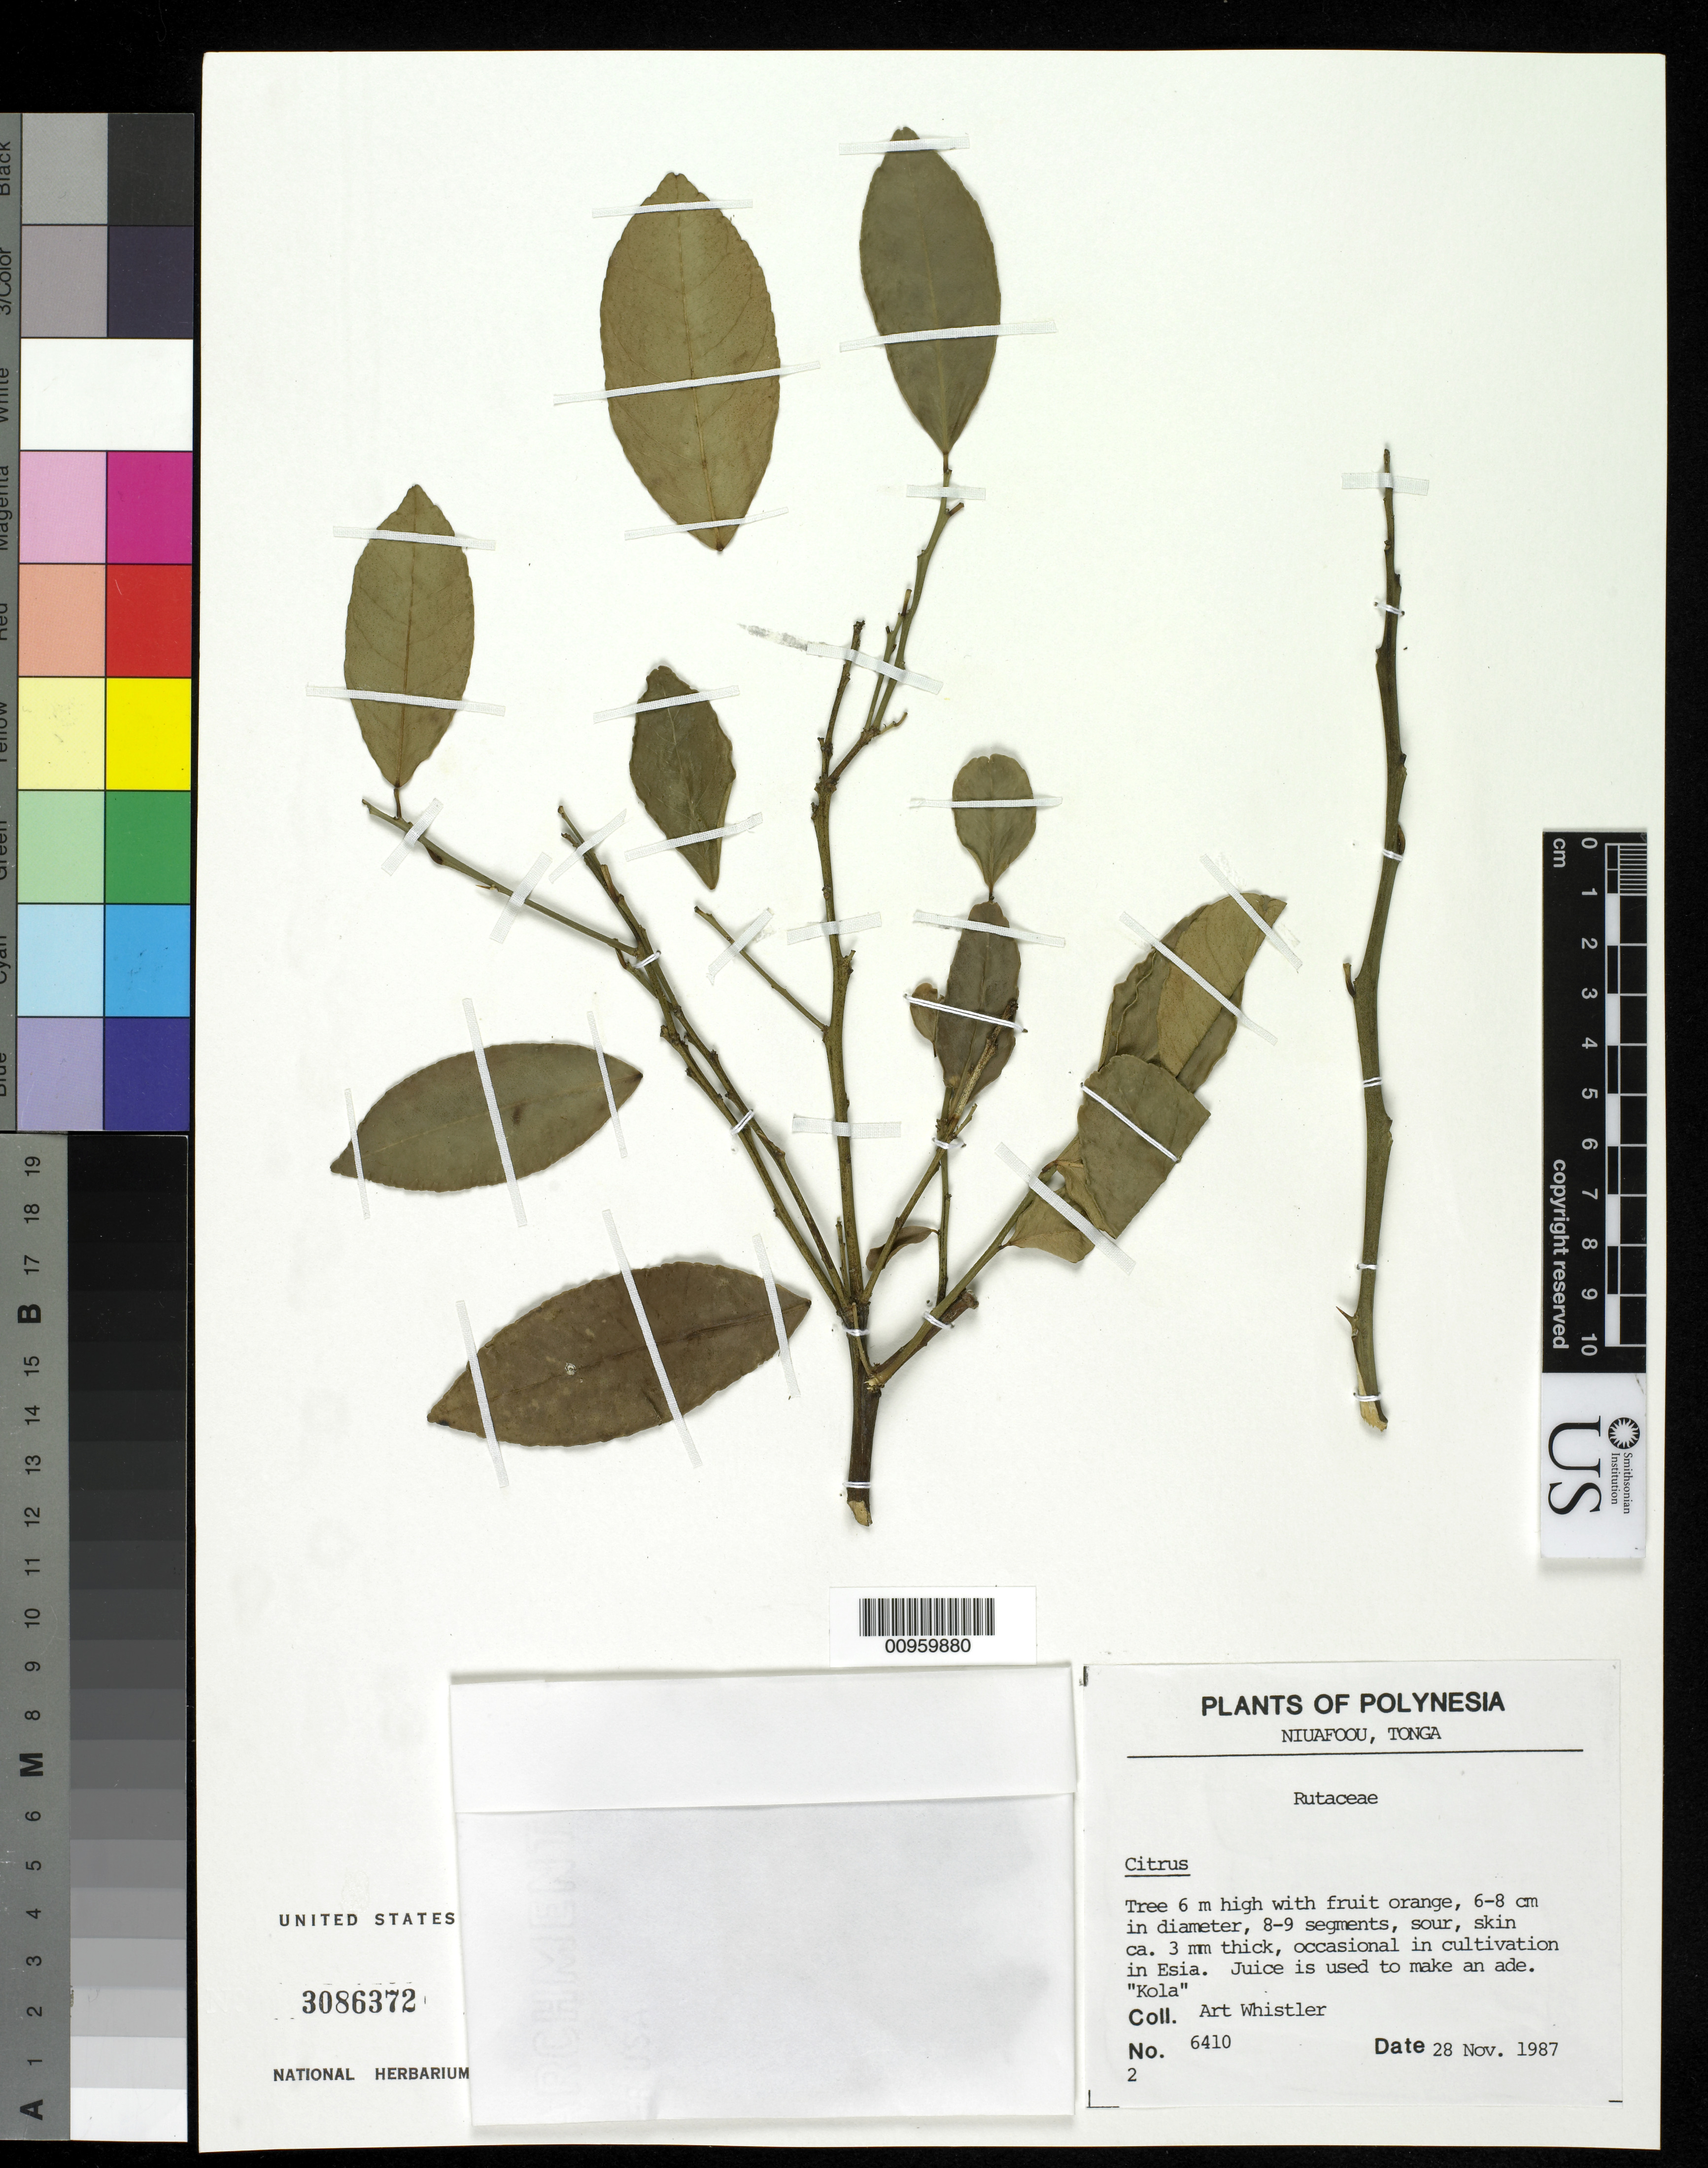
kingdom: Plantae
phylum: Tracheophyta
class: Magnoliopsida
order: Sapindales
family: Rutaceae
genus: Citrus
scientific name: Citrus sp.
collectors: A. Whistler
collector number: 6410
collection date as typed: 28 Nov 1987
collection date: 1987-11-28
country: Tonga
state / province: Tonga Outliers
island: Niuafo'ou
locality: Occasionally in cultivation in Esia.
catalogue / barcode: US 3086372